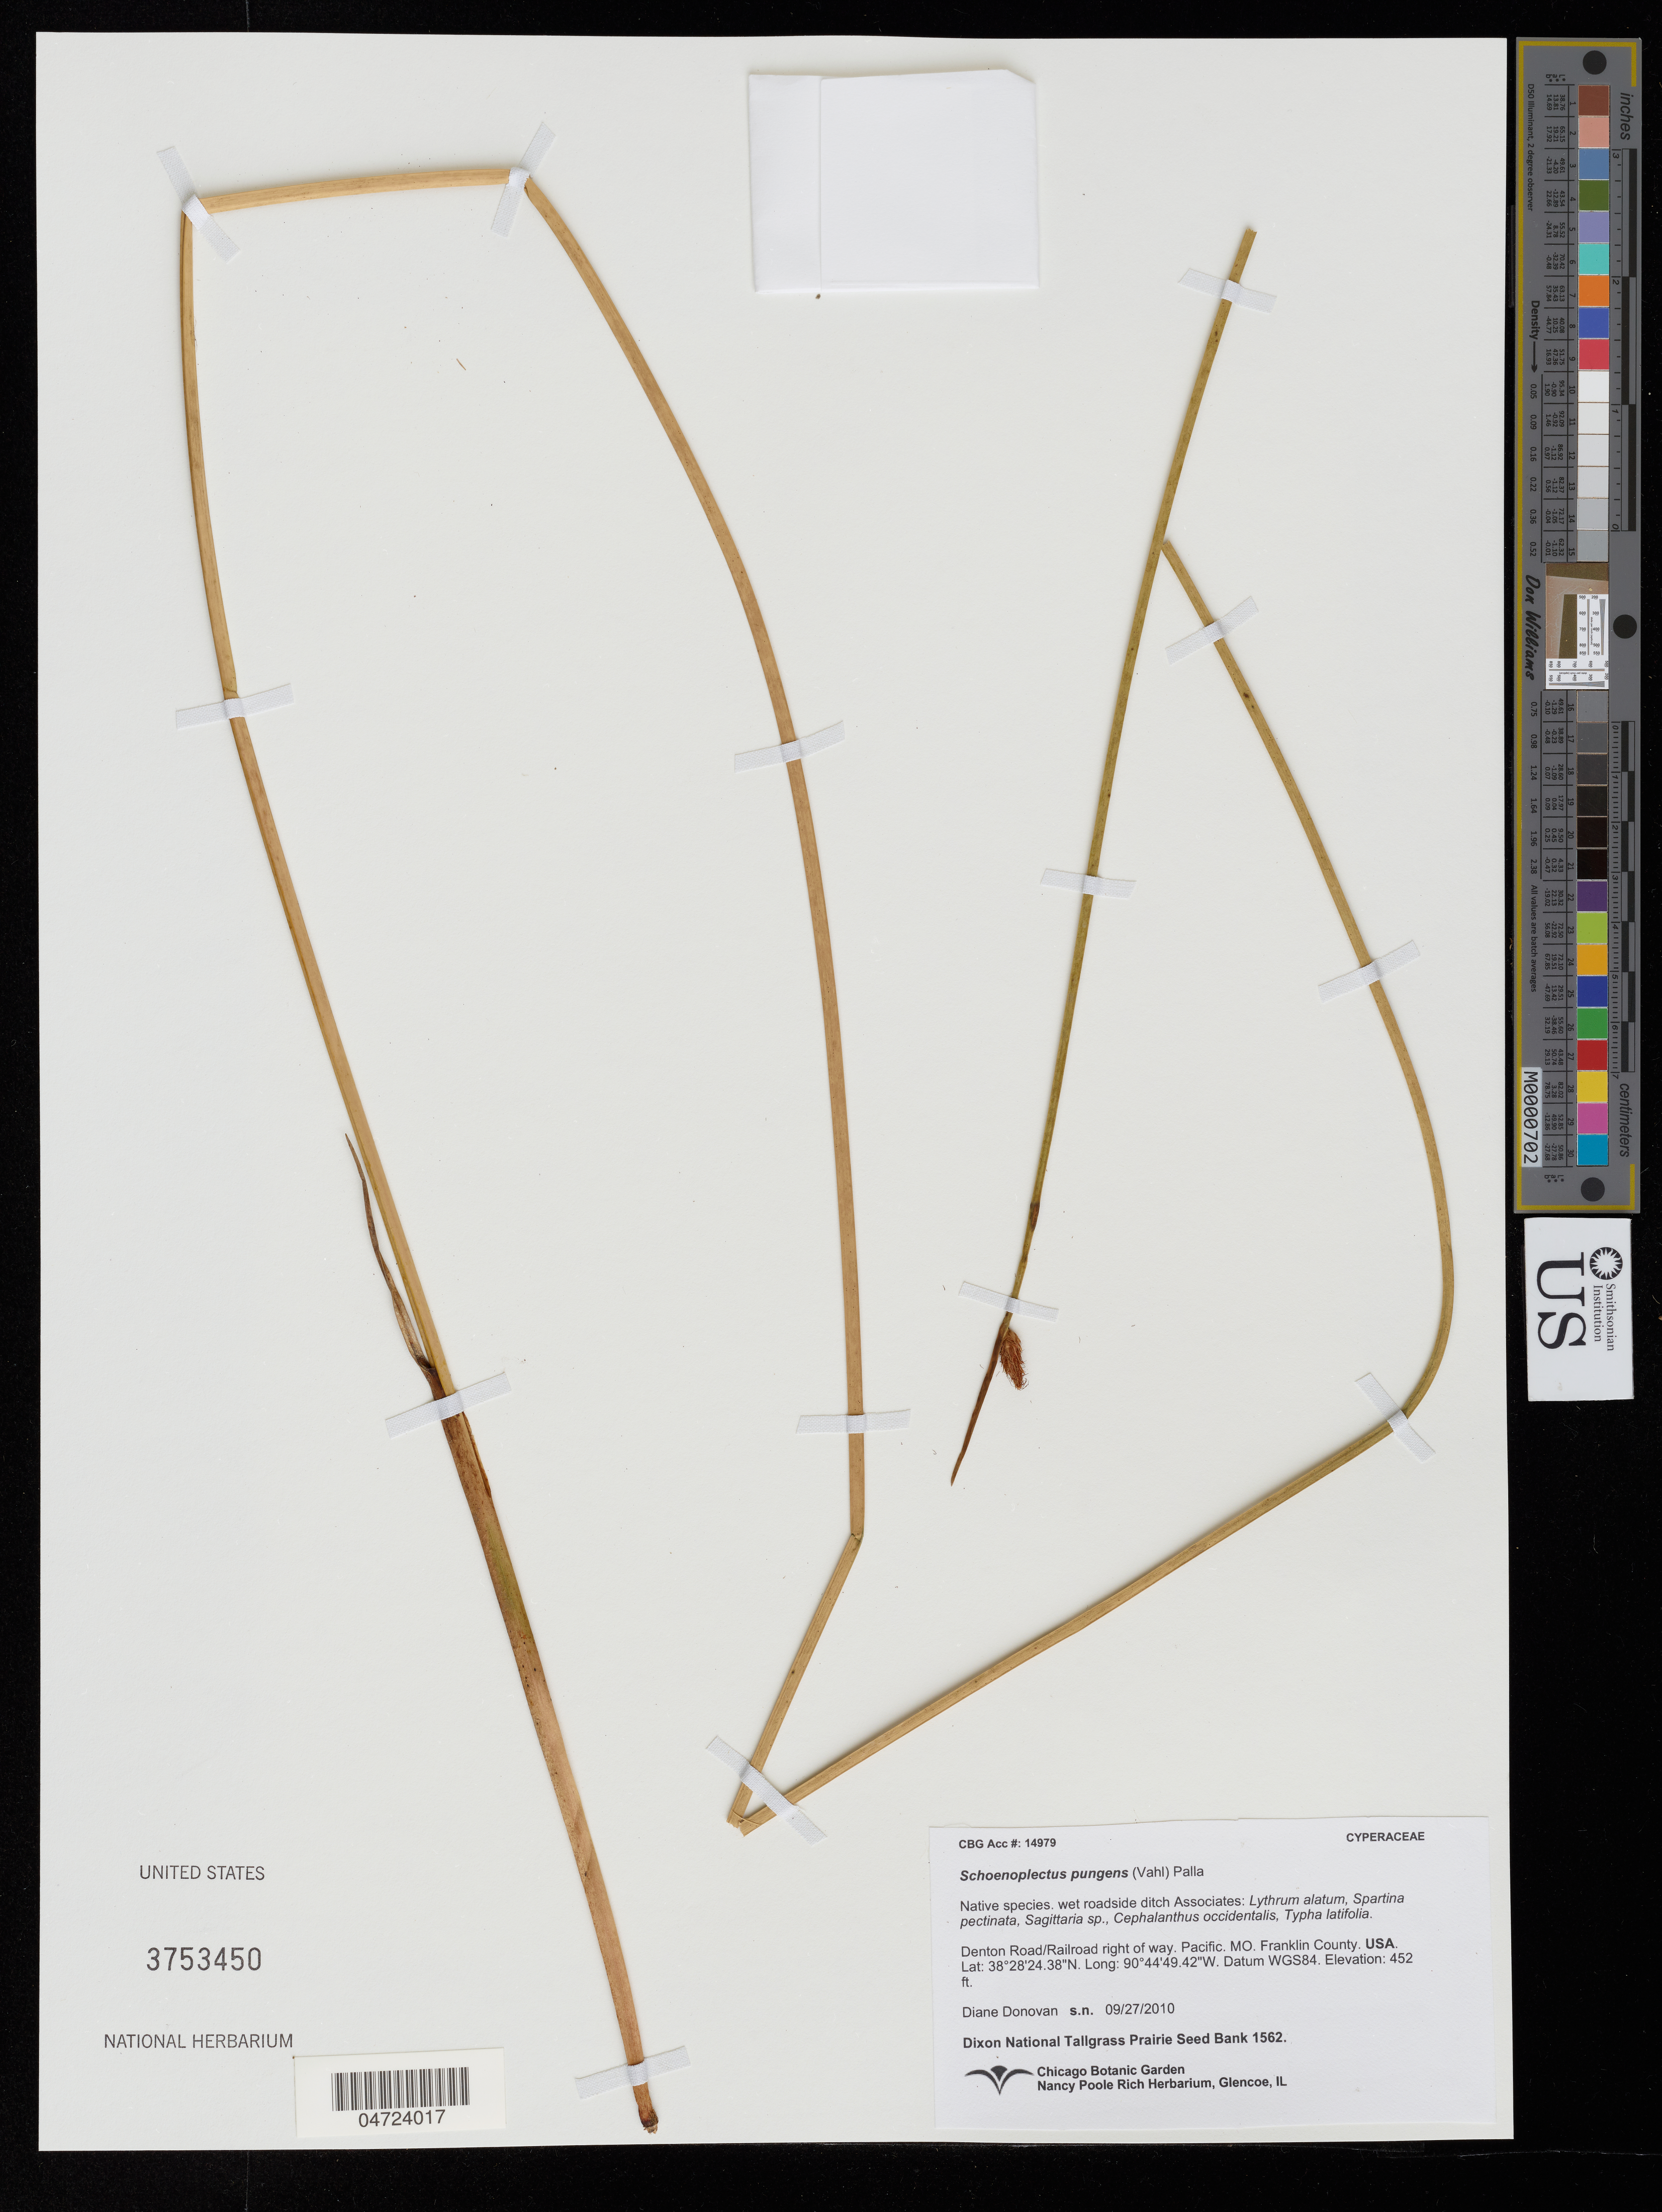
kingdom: Plantae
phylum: Tracheophyta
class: Liliopsida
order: Poales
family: Cyperaceae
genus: Schoenoplectus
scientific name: Schoenoplectus pungens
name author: (Vahl) Palla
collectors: D. Donovan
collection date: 2010-09-27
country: United States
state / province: Missouri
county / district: Franklin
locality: Denton Road/Railroad right of way, Pacific. Franklin County.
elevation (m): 138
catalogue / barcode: US 3753450